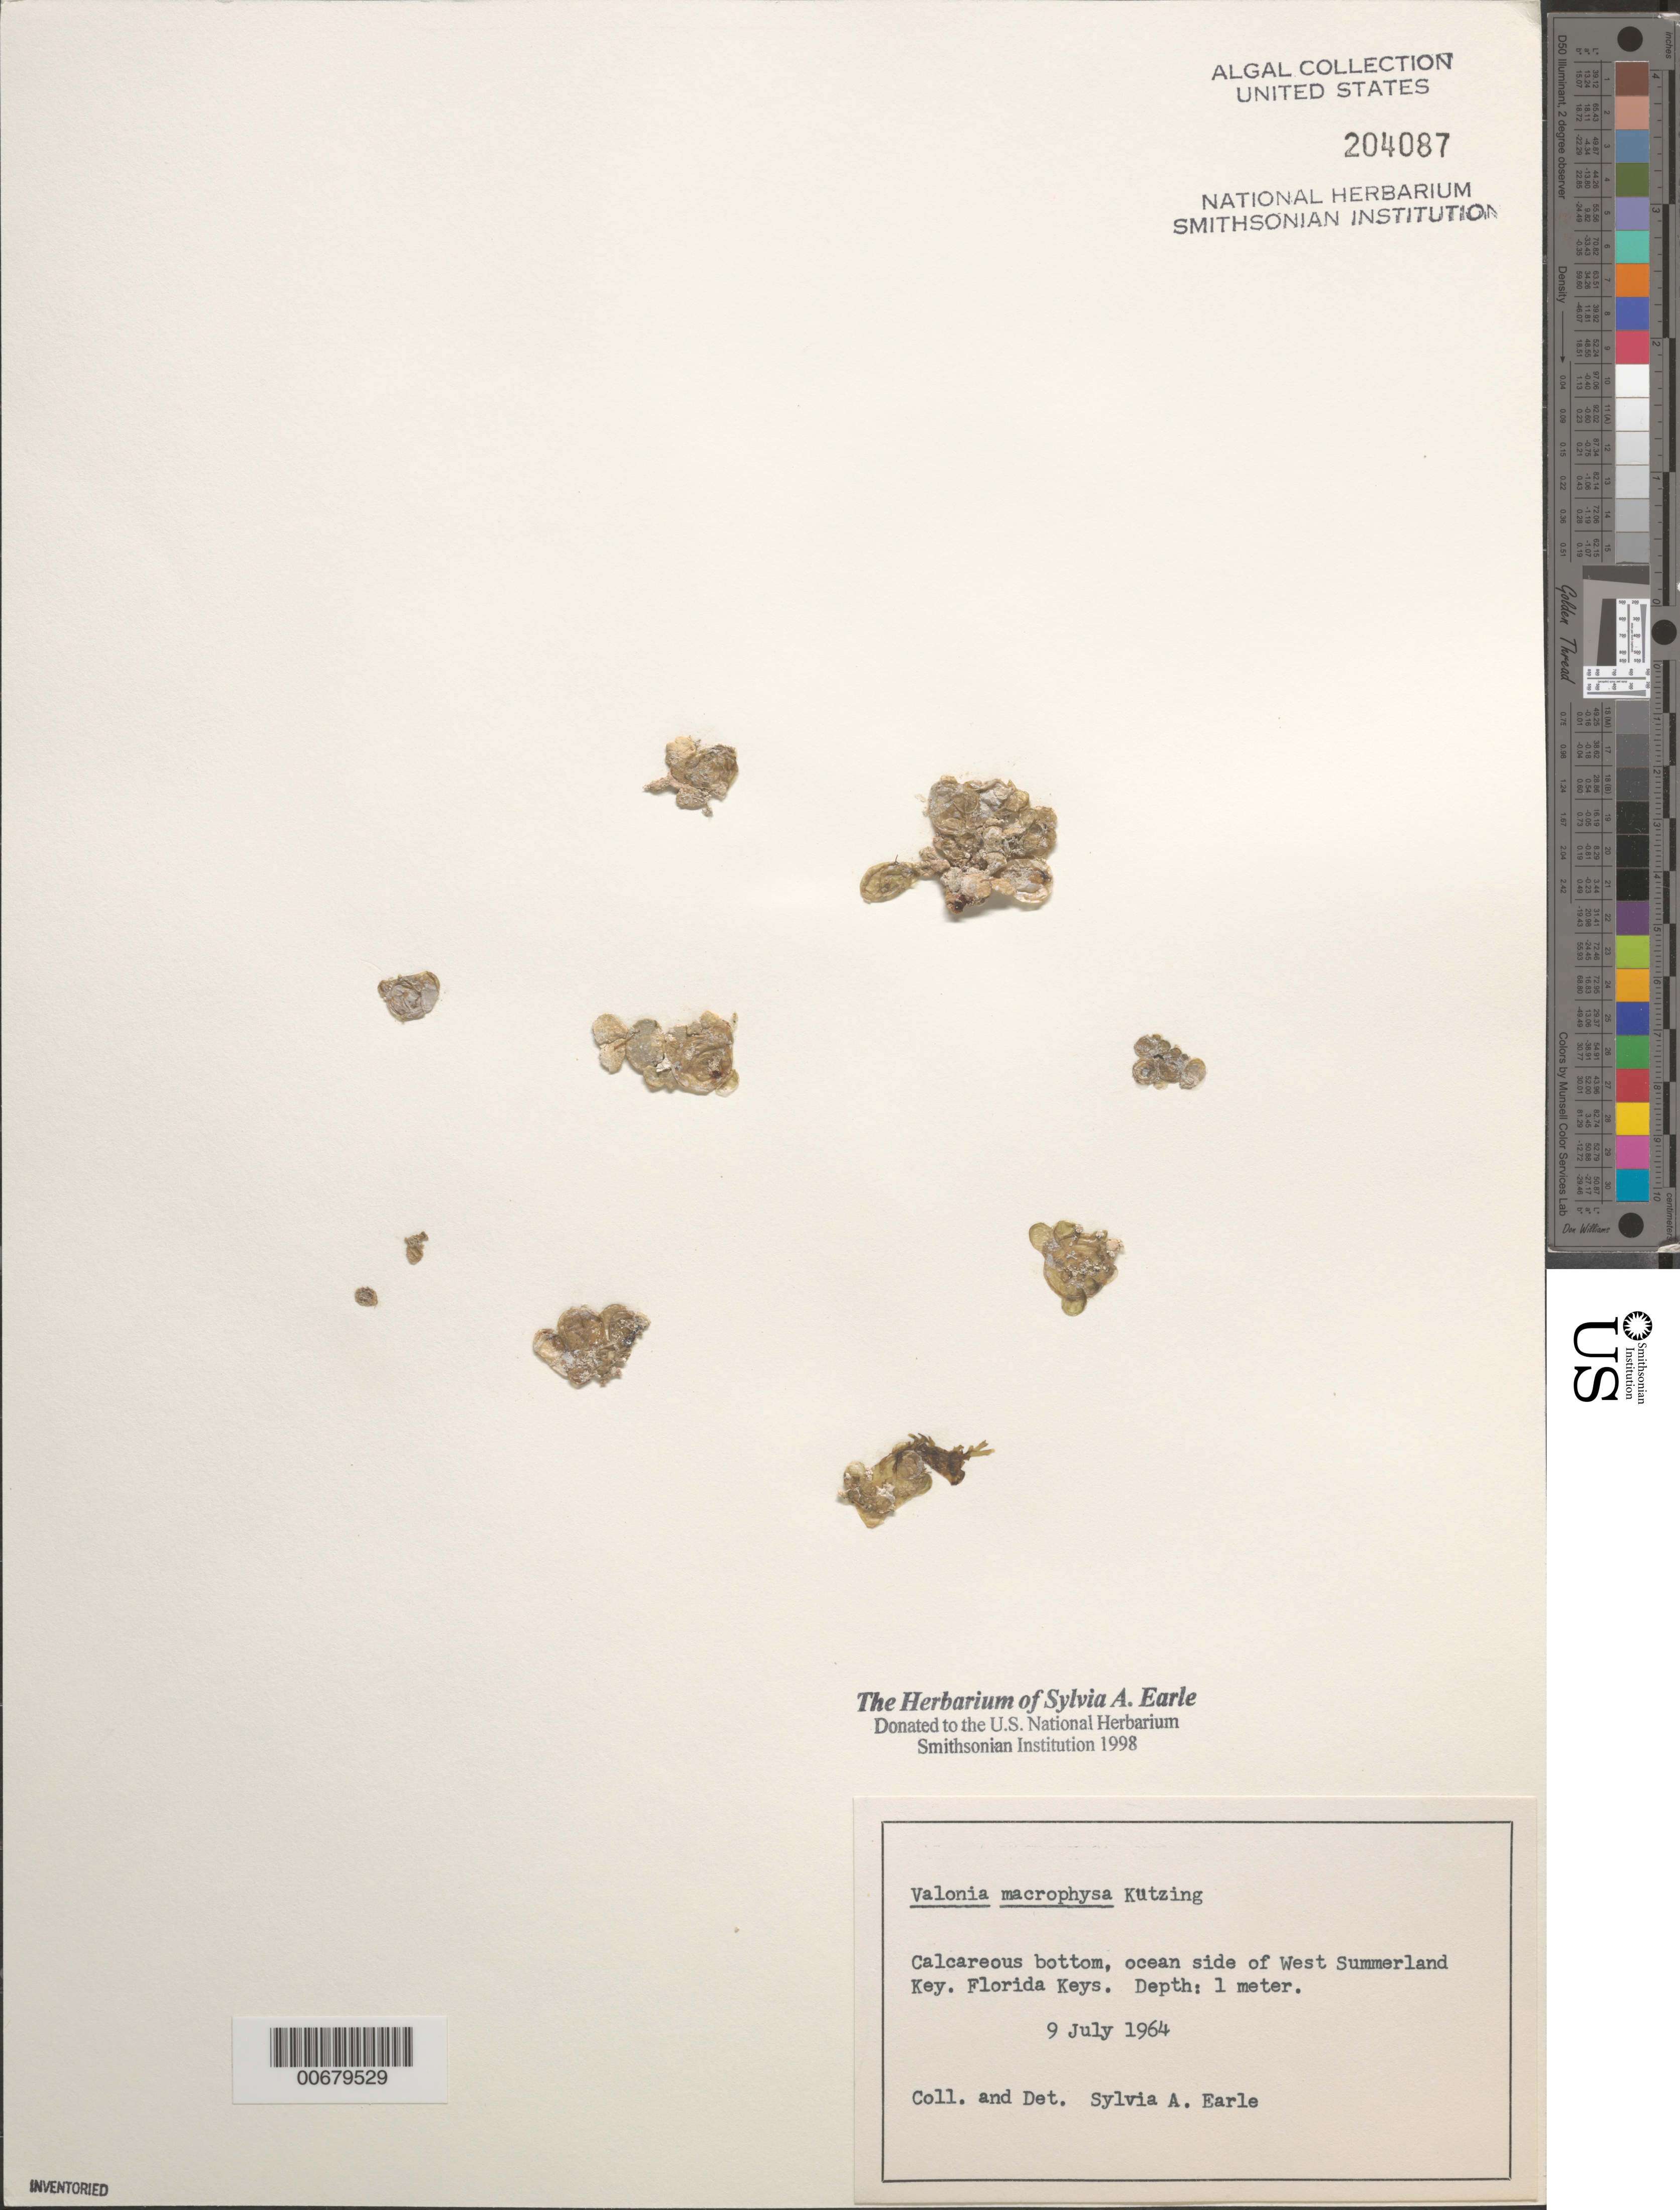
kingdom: Plantae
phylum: Chlorophyta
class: Ulvophyceae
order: Siphonocladales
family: Valoniaceae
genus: Valonia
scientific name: Valonia macrophysa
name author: Kütz.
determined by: Earle, S. A.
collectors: S. A. Earle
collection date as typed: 09 Jul 1964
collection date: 1964-07-09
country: United States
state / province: Florida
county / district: Monroe County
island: West Summerland Key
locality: Ocean side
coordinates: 24 39' N, 81 27' W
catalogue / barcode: US 204087